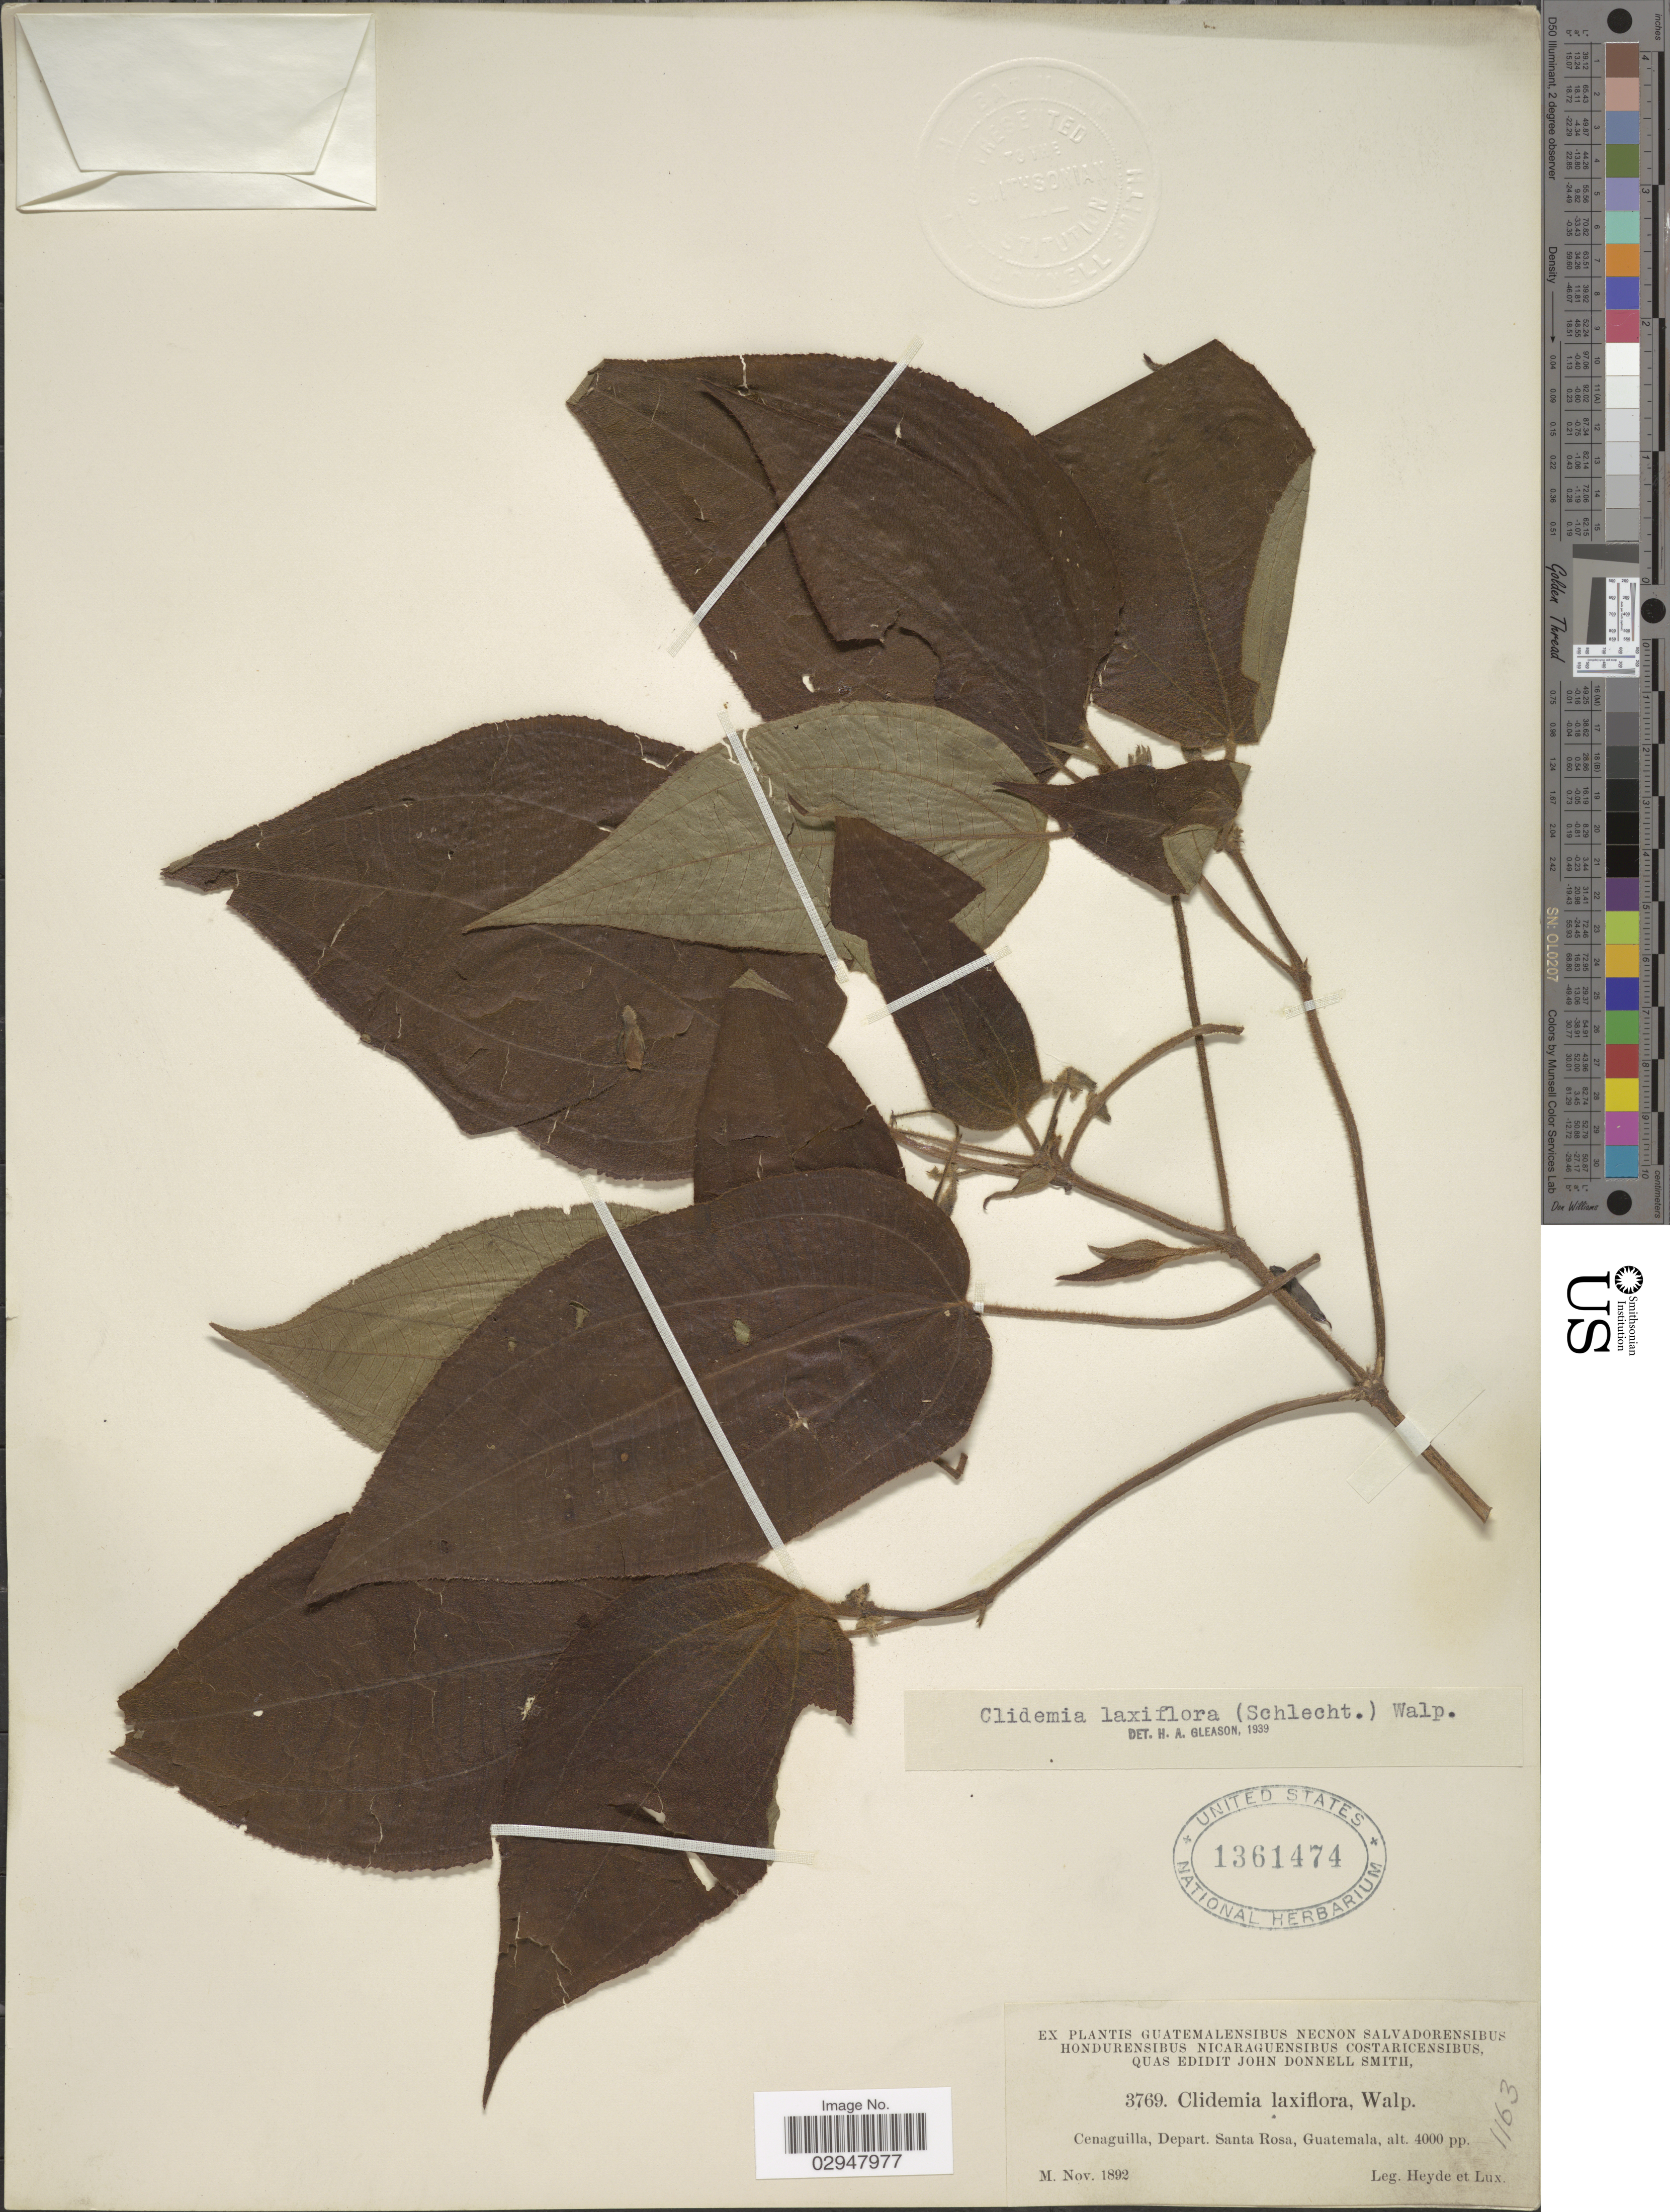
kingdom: Plantae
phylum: Tracheophyta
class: Magnoliopsida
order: Myrtales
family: Melastomataceae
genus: Clidemia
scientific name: Clidemia laxiflora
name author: (Schltdl.) Walp. ex Naudin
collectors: Heyde & Lux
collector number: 3769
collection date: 1892-11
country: Guatemala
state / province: Santa Rosa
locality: Cenaguilla, Depart. Santa Rosa.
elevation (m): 1219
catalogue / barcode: US 1361474